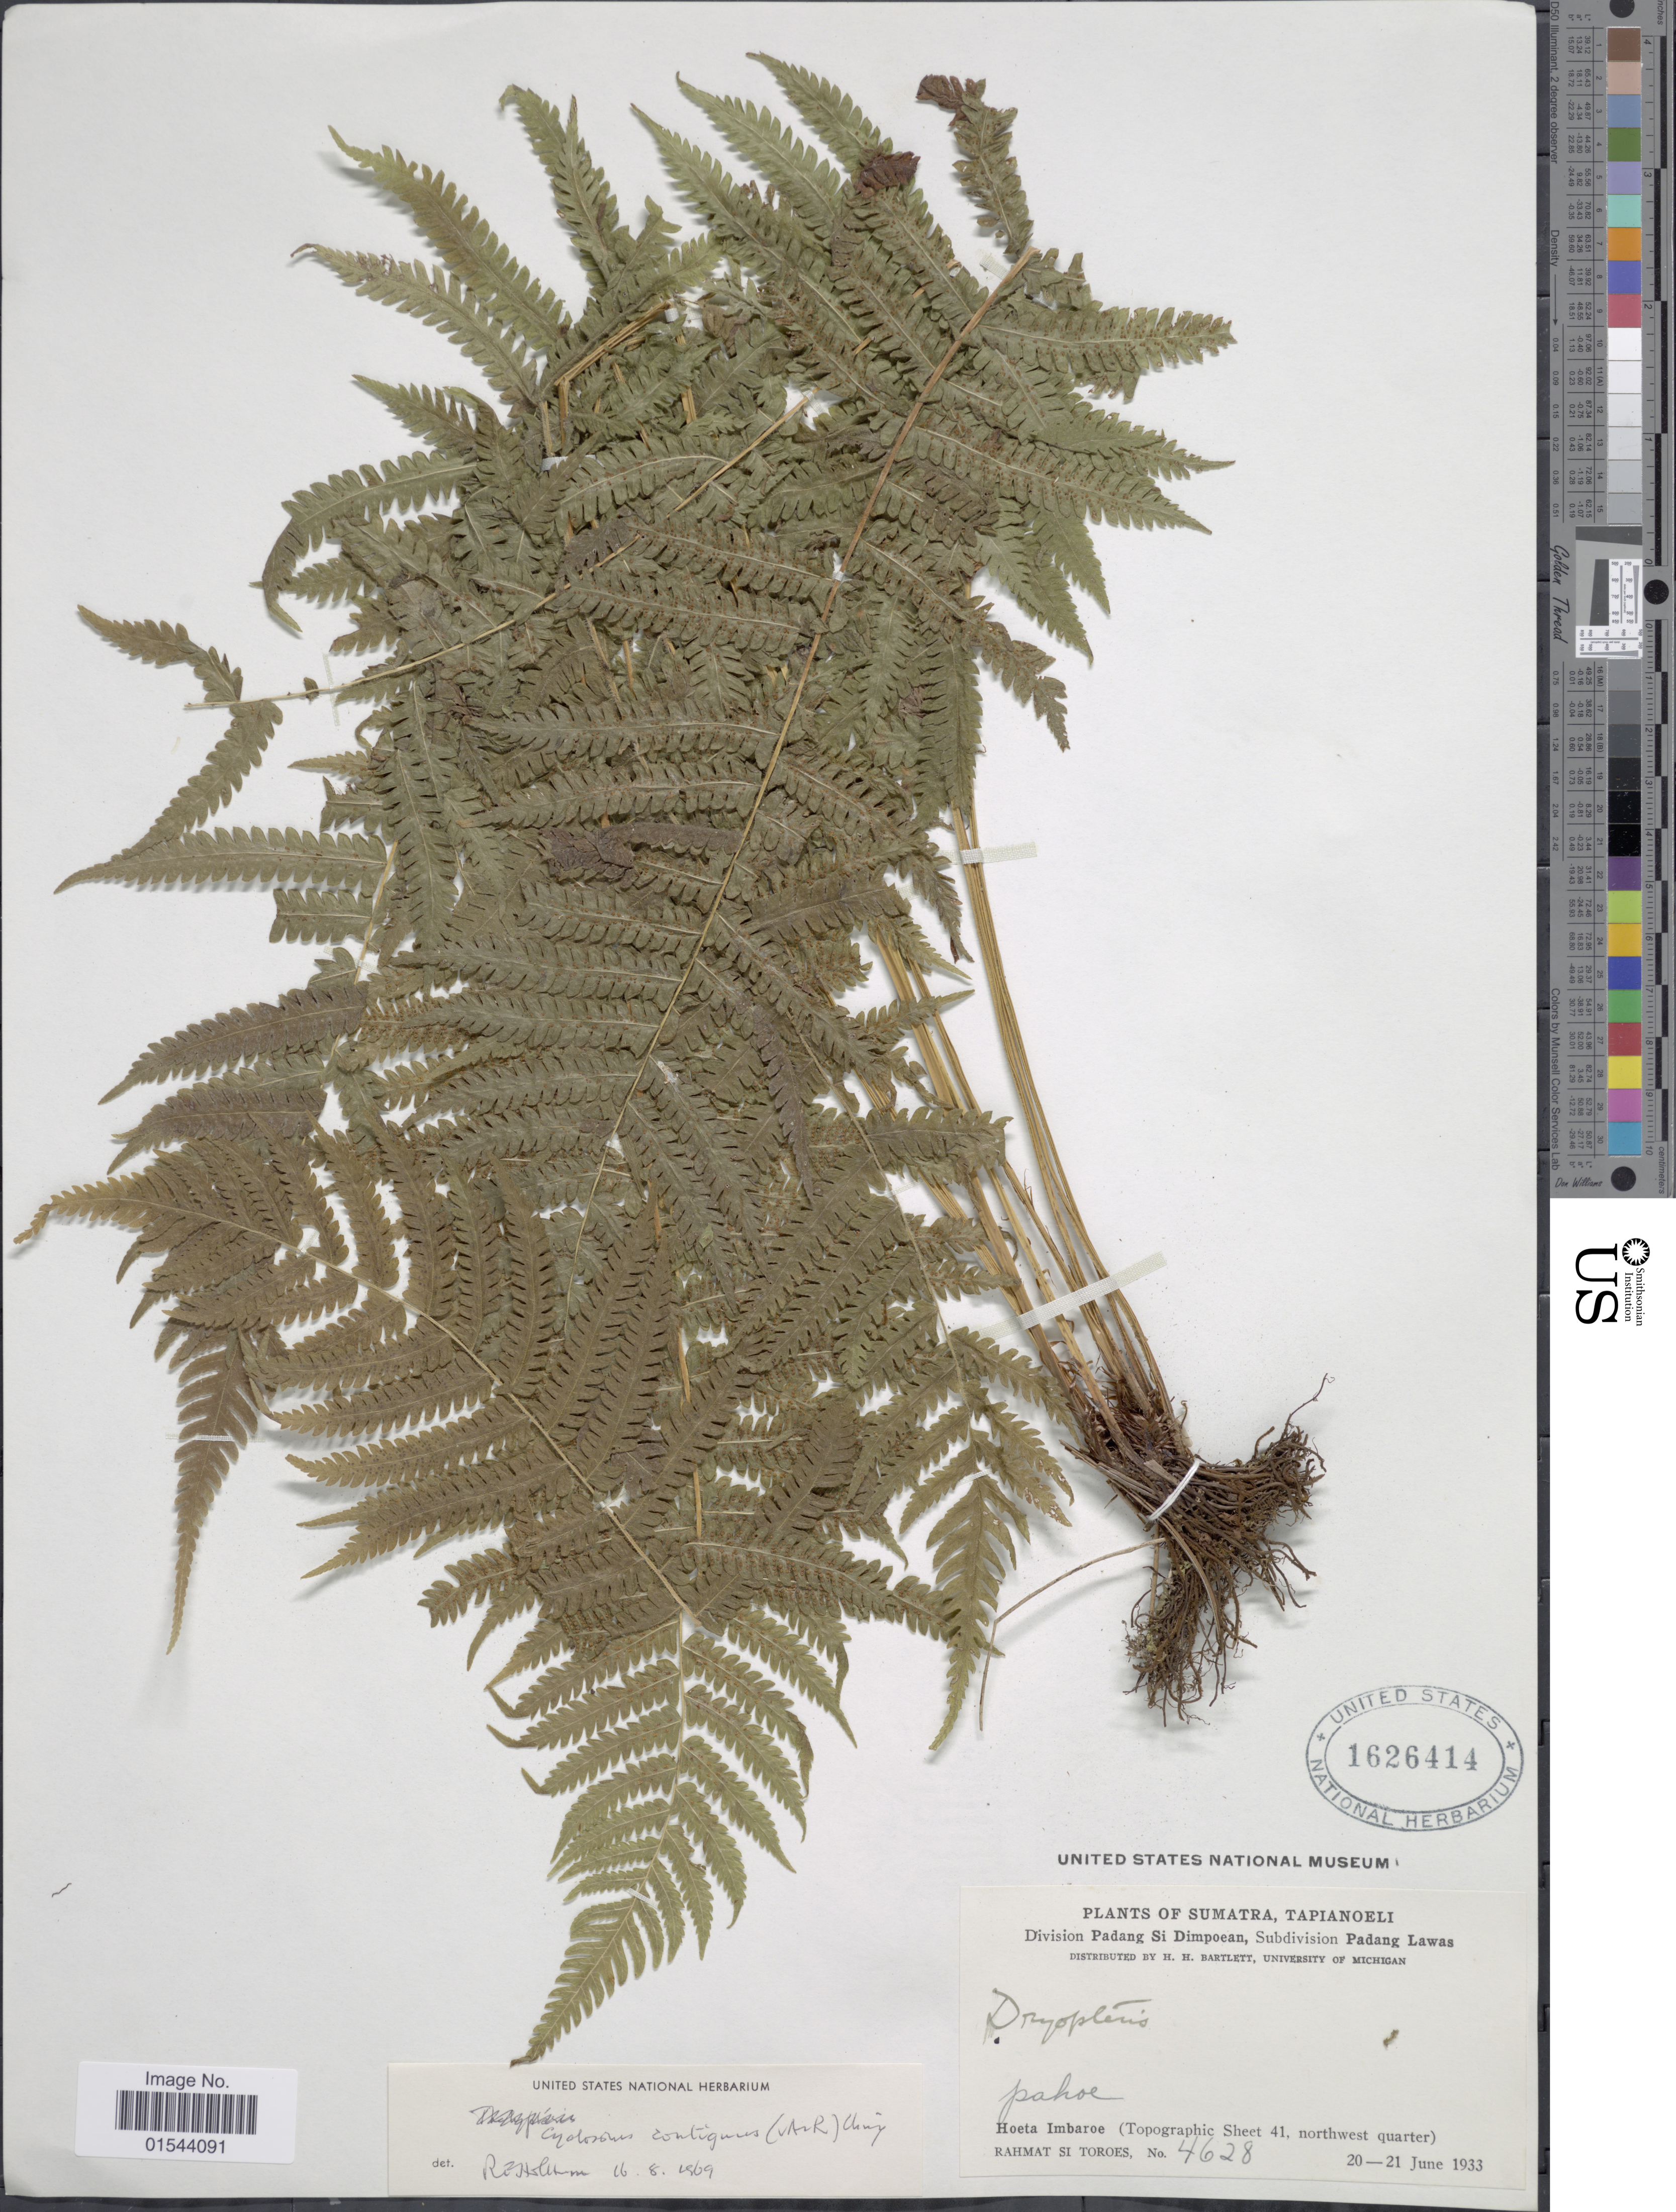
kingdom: Plantae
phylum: Tracheophyta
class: Polypodiopsida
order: Polypodiales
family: Thelypteridaceae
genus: Christella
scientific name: Christella hispidula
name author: (Decne.) Holttum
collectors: Rahmat Si Boeea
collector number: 4628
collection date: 1933-06-20/1933-06-21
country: Indonesia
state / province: Sumatra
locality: Tapianoeli, Division Padang Si Dimpoean, Subdivision Padang Lawas, Pahoe, Hoeta Imbaroe (Topographic Sheet 41, northwest quarter)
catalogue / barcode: US 1626414